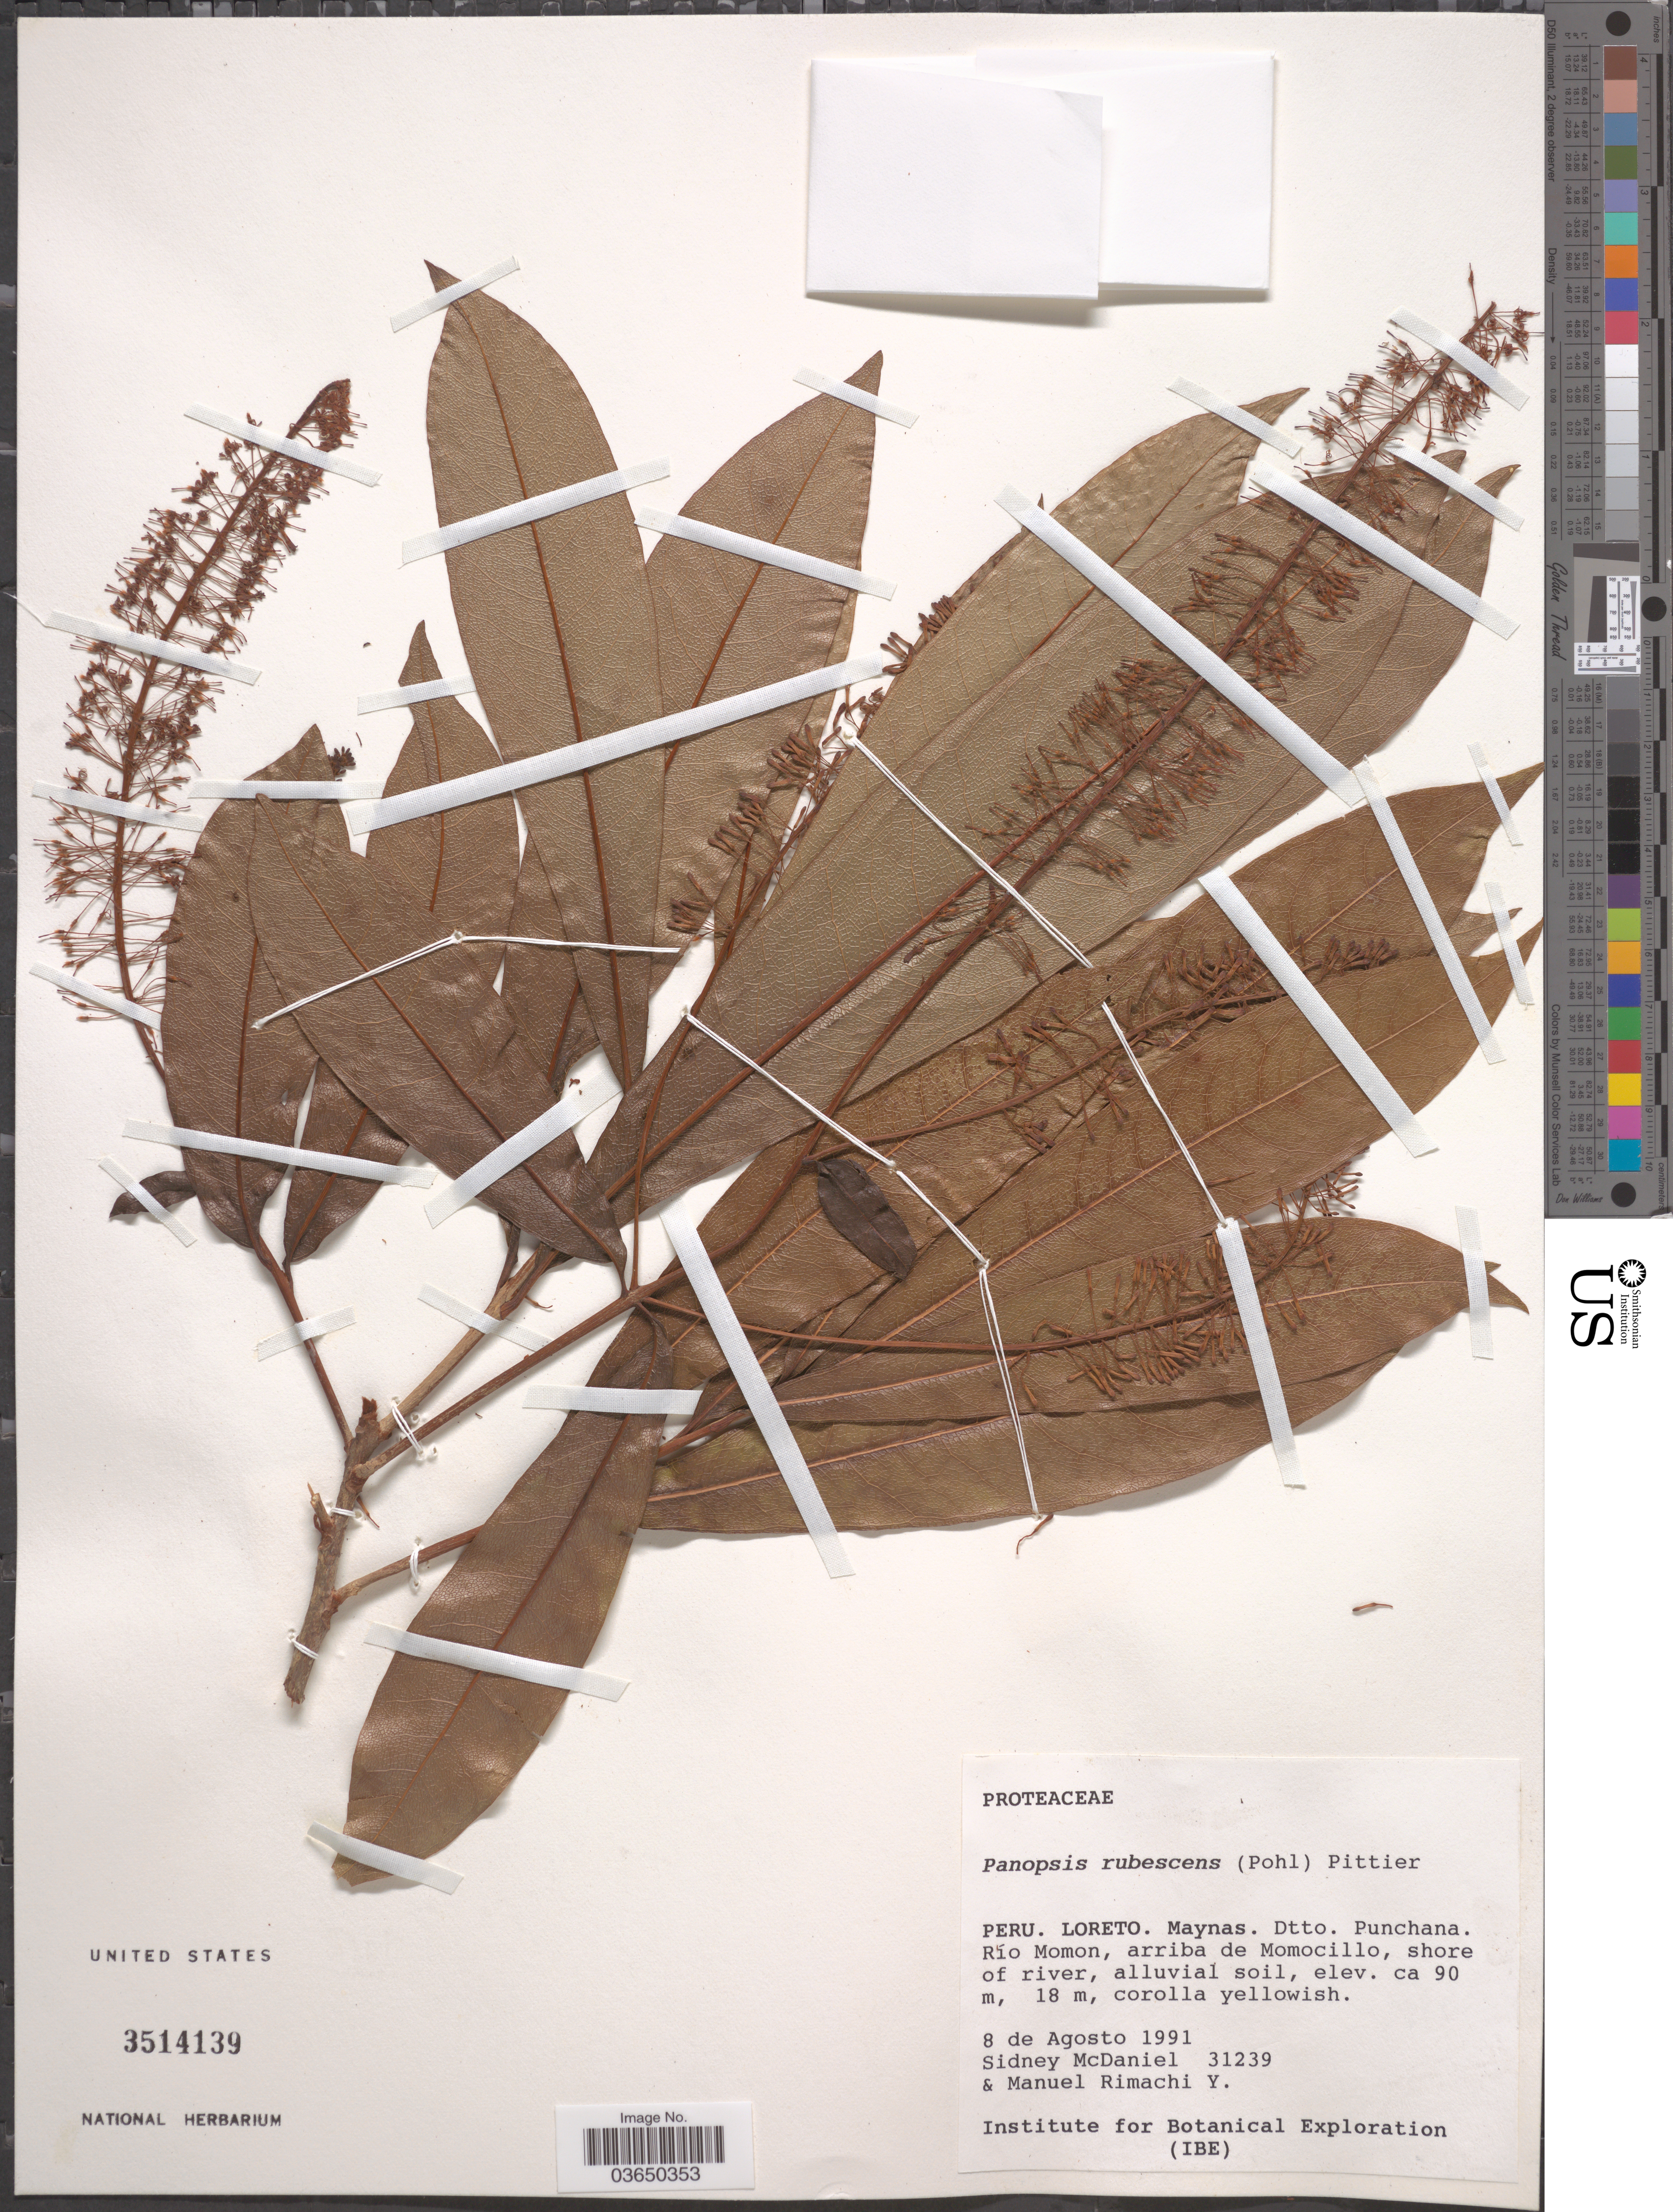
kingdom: Plantae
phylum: Tracheophyta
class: Magnoliopsida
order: Proteales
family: Proteaceae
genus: Panopsis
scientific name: Panopsis rubescens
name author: (Pohl) Pittier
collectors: S. McDaniel & M. Rimachi Y.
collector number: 31239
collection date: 1991-08-08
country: Peru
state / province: Loreto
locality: Maynas. Dtto. Punchana. Río Momon, arriba de Momocillo, shore of river.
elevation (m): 90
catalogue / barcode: US 3514139